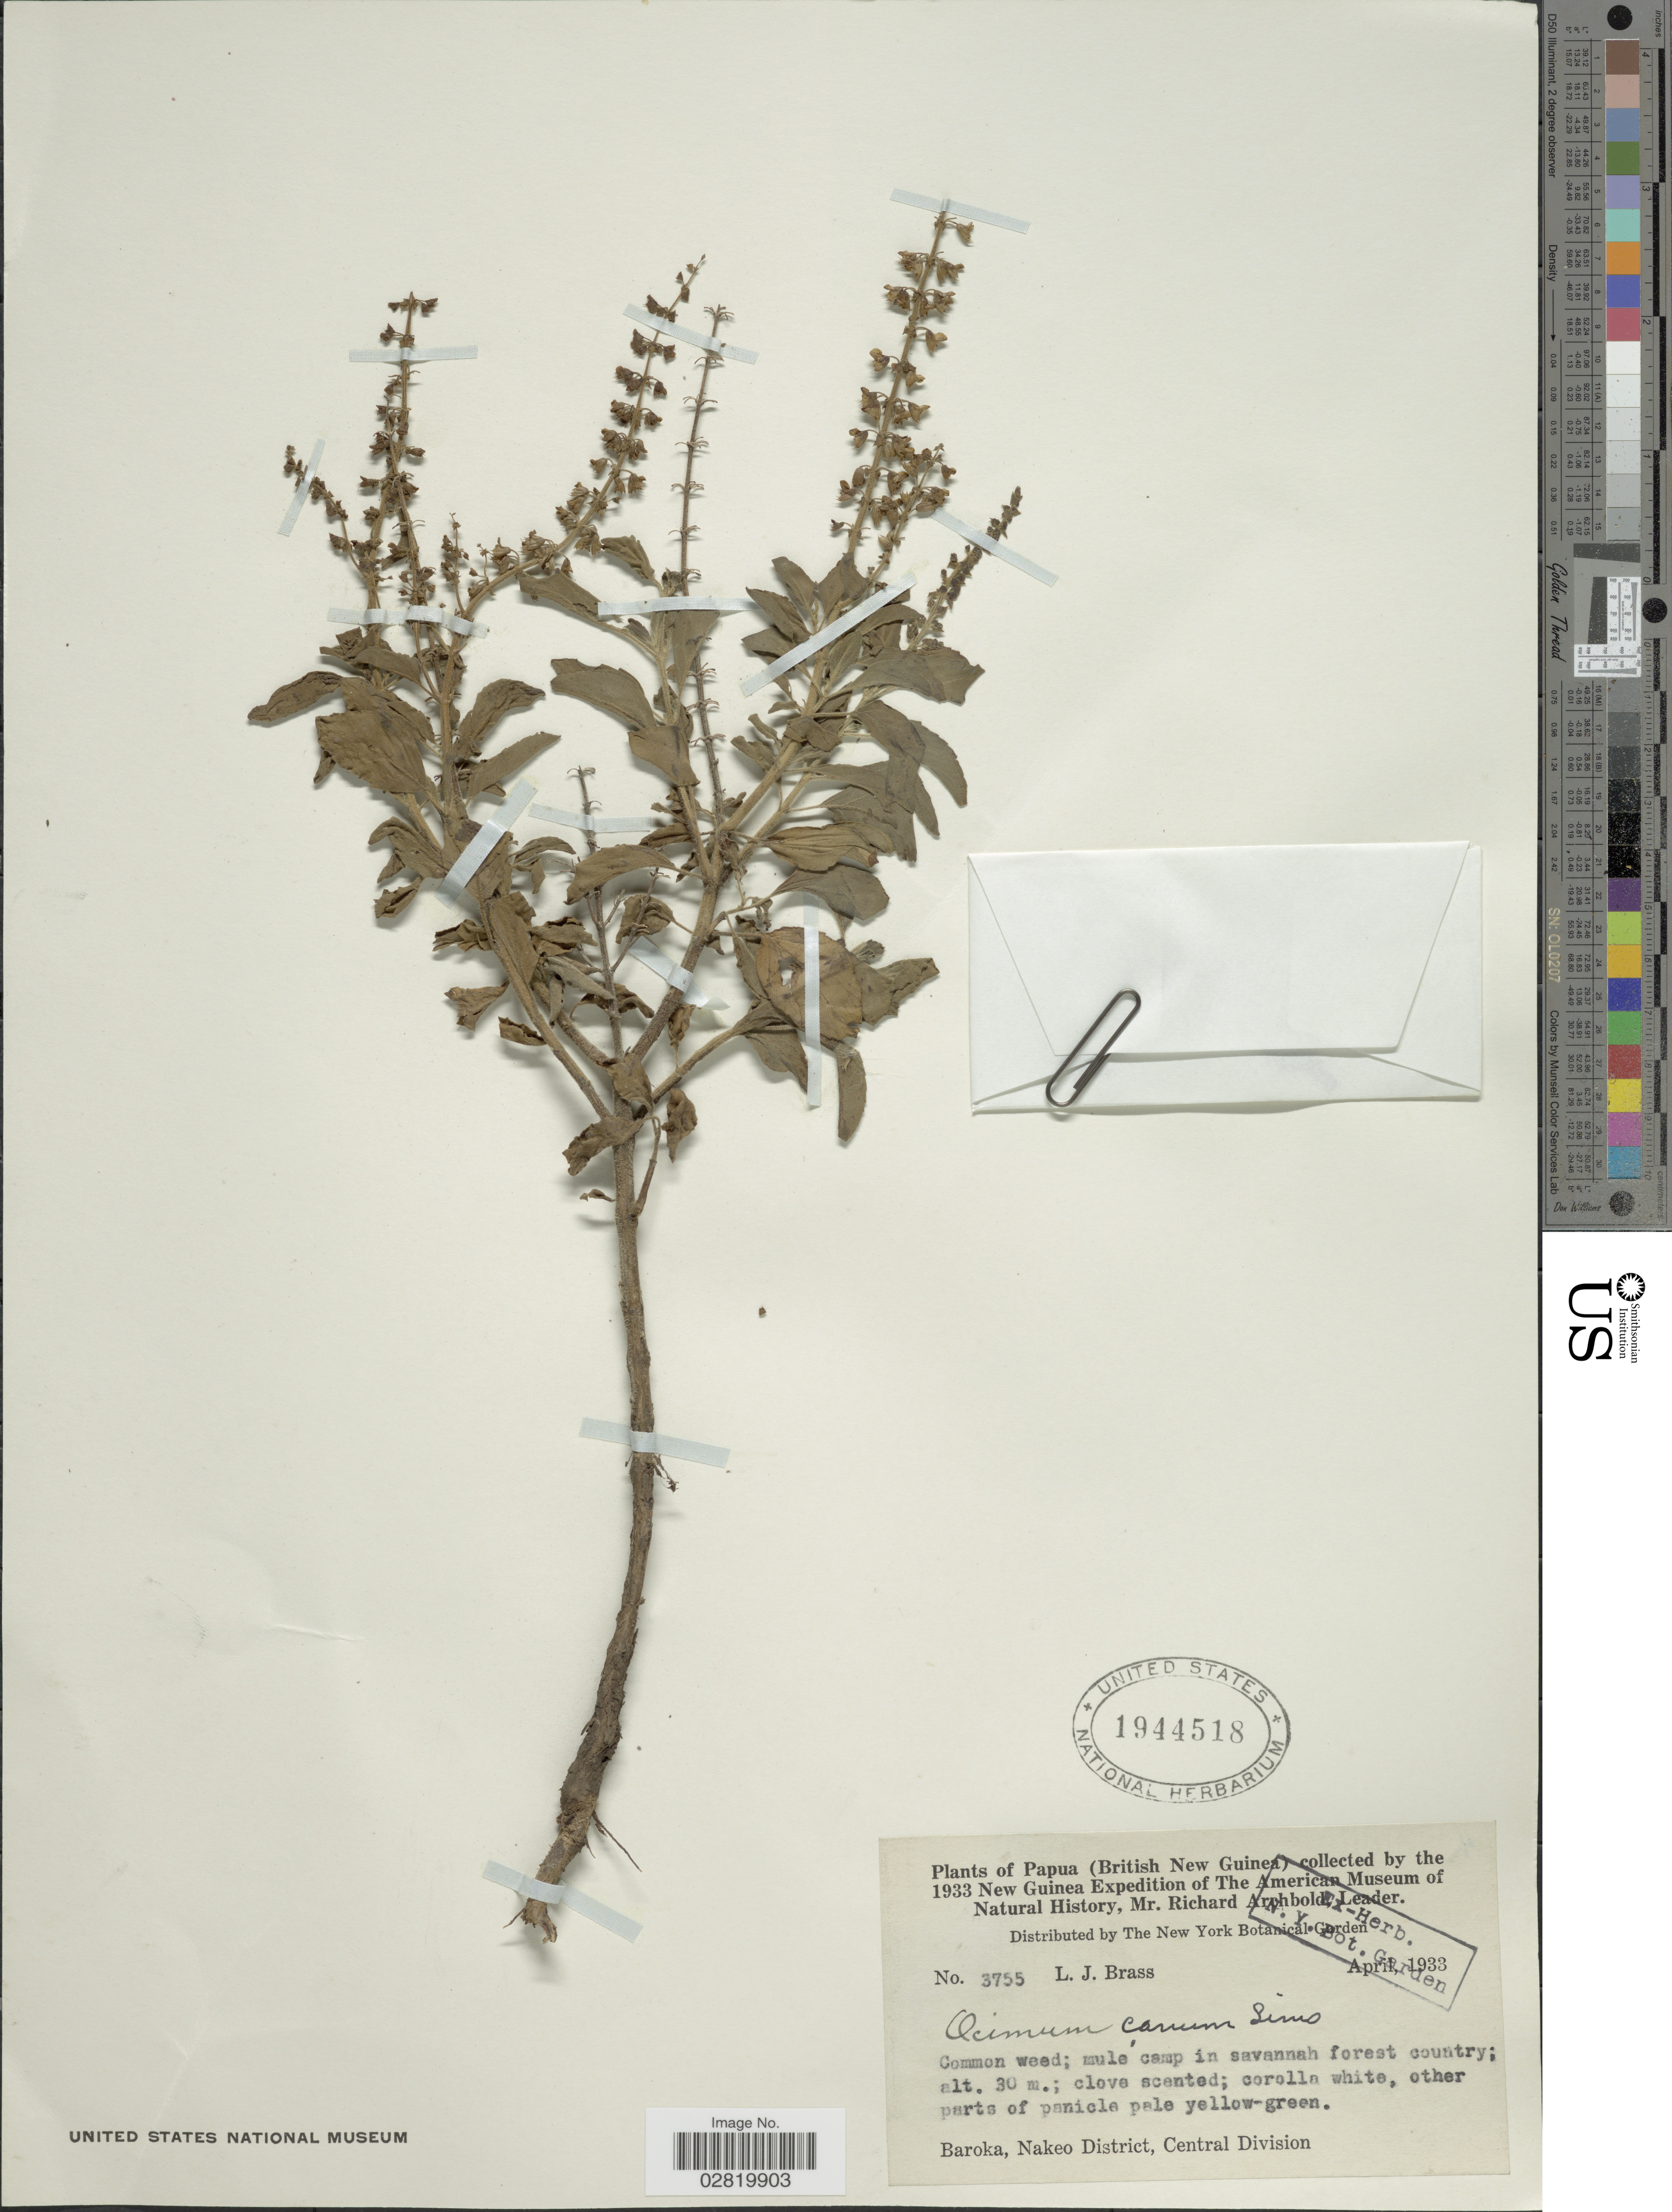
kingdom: Plantae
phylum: Tracheophyta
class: Magnoliopsida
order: Lamiales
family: Lamiaceae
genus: Ocimum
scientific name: Ocimum americanum var. americanum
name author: L.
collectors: L. J. Brass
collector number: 3755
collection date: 1933-04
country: Papua New Guinea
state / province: Central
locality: Papua (British New Guinea), Baroka, Nakeo District, Central Division.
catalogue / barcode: US 1944518